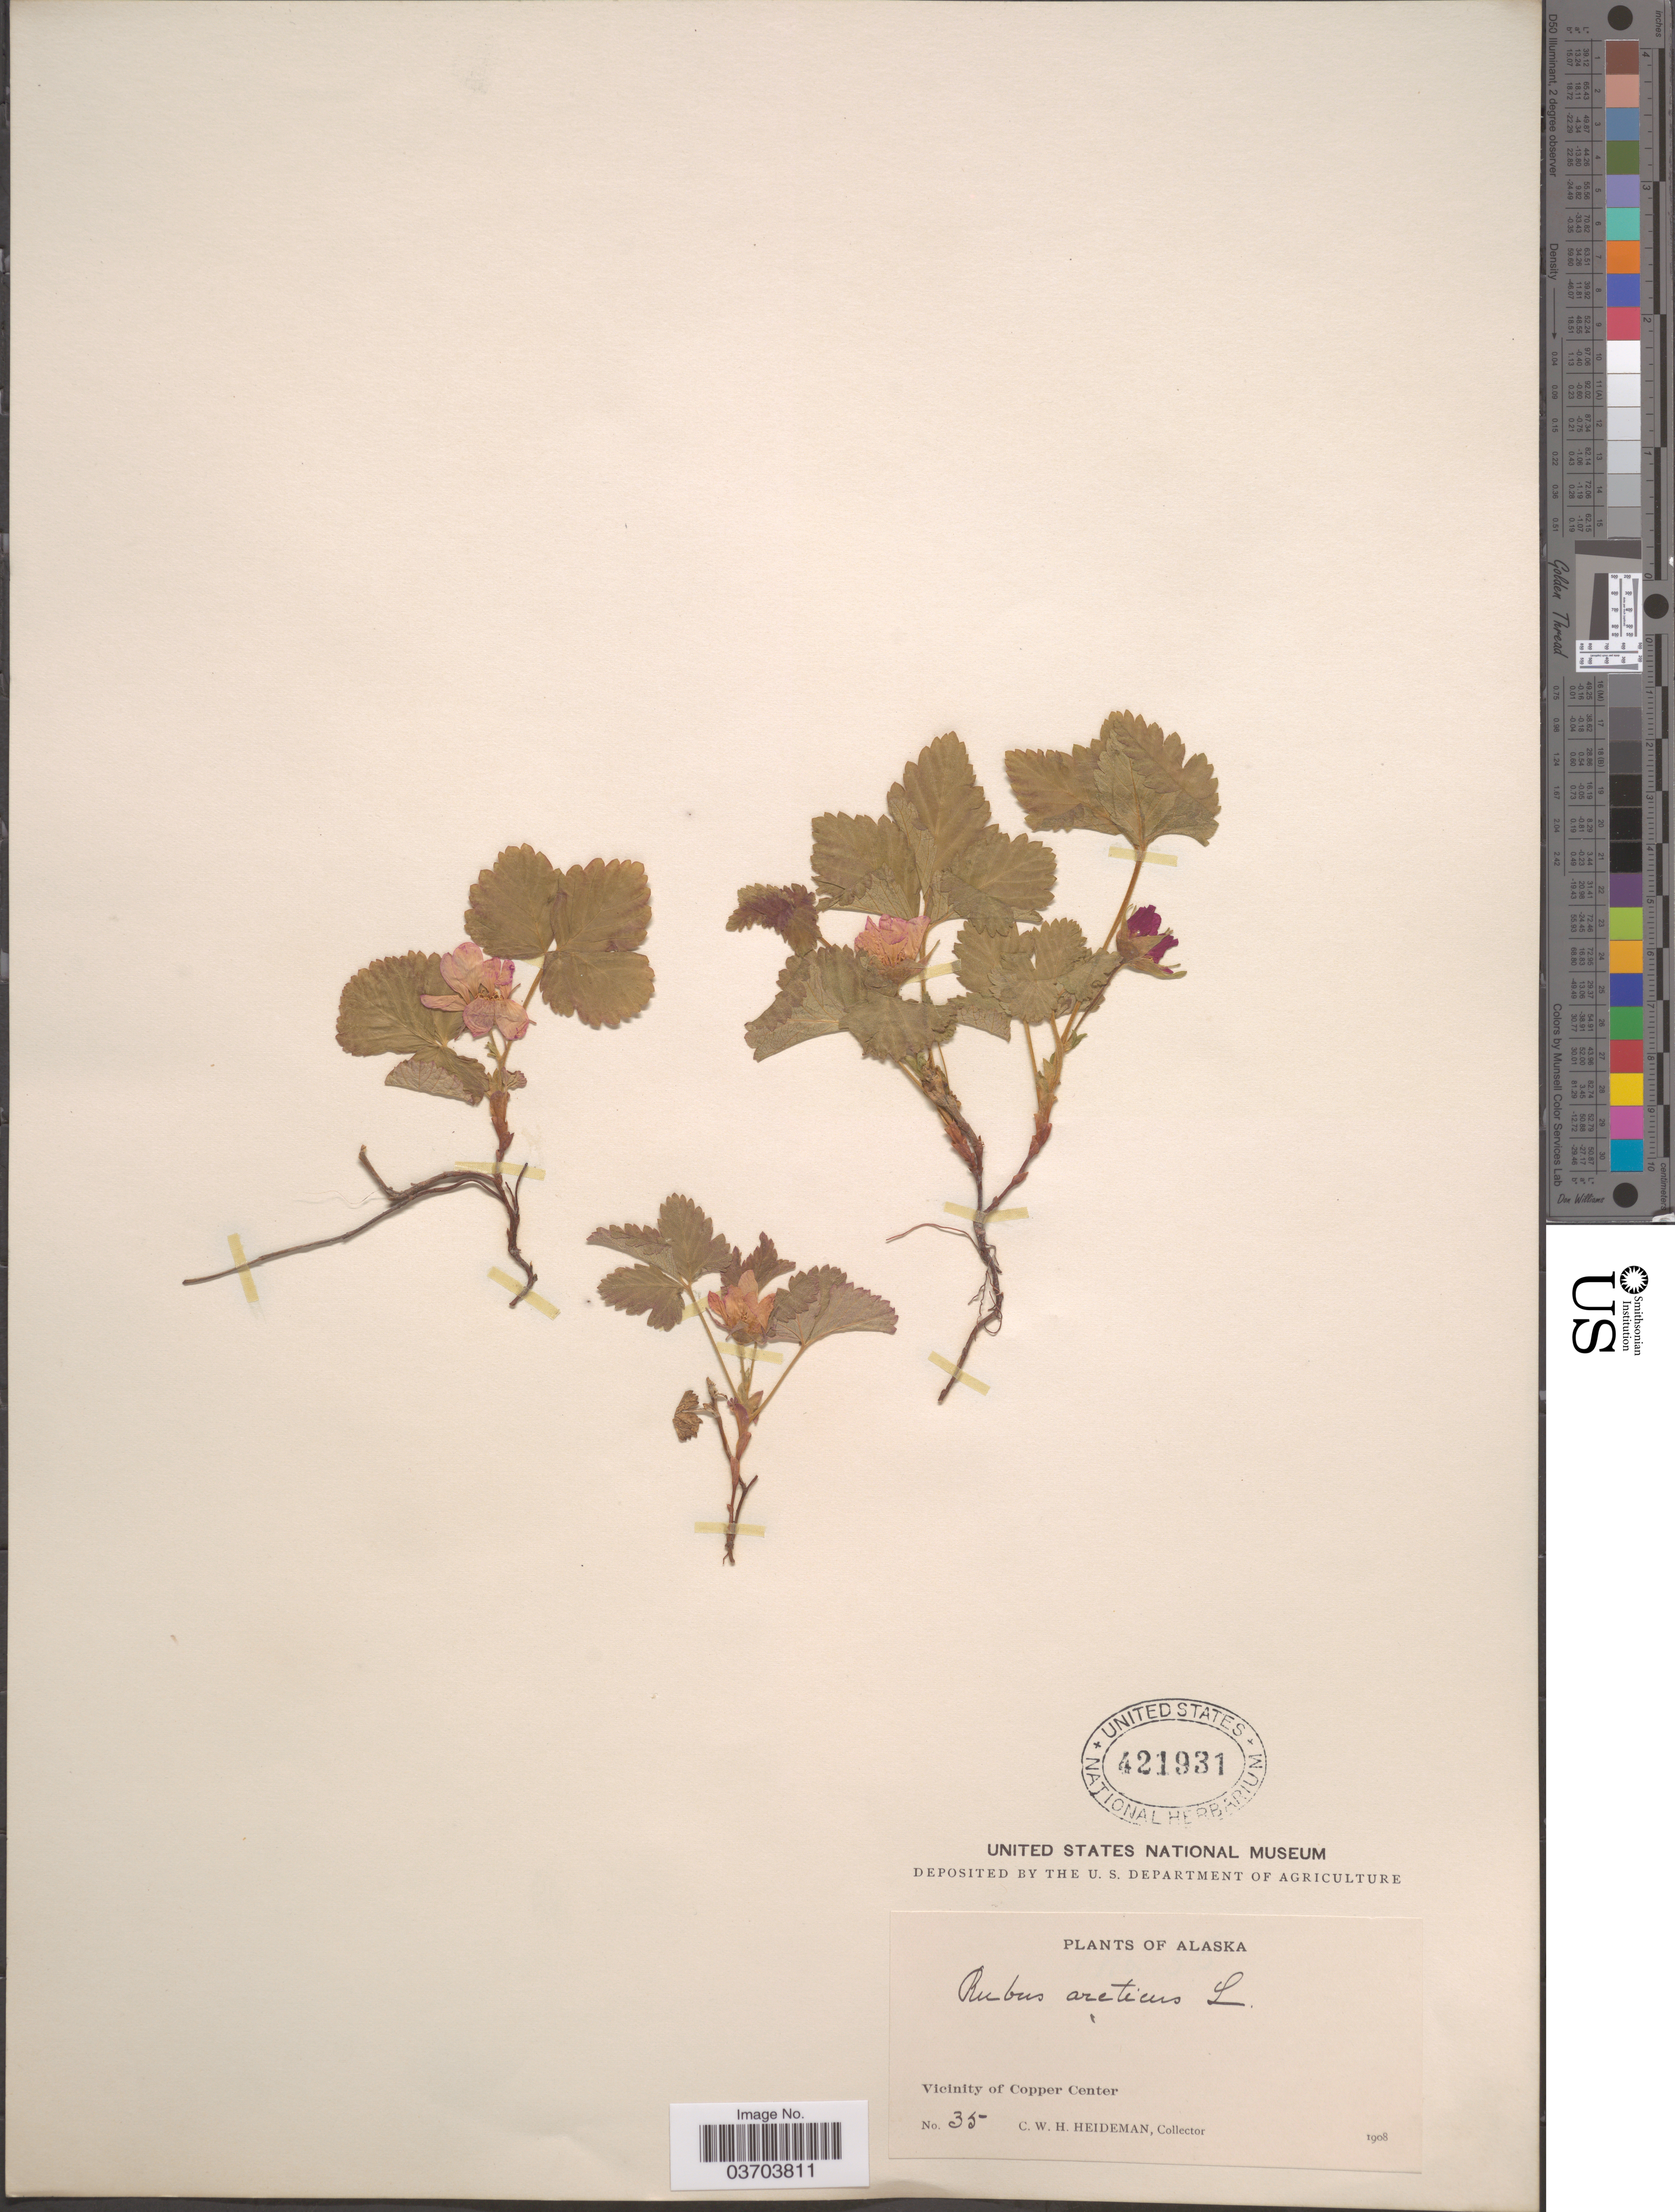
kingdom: Plantae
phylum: Tracheophyta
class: Magnoliopsida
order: Rosales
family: Rosaceae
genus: Rubus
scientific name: Rubus acaulis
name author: Michx.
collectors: C. Heideman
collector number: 35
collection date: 1908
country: United States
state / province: Alaska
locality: Vicinity of Copper Center.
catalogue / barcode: US 421931